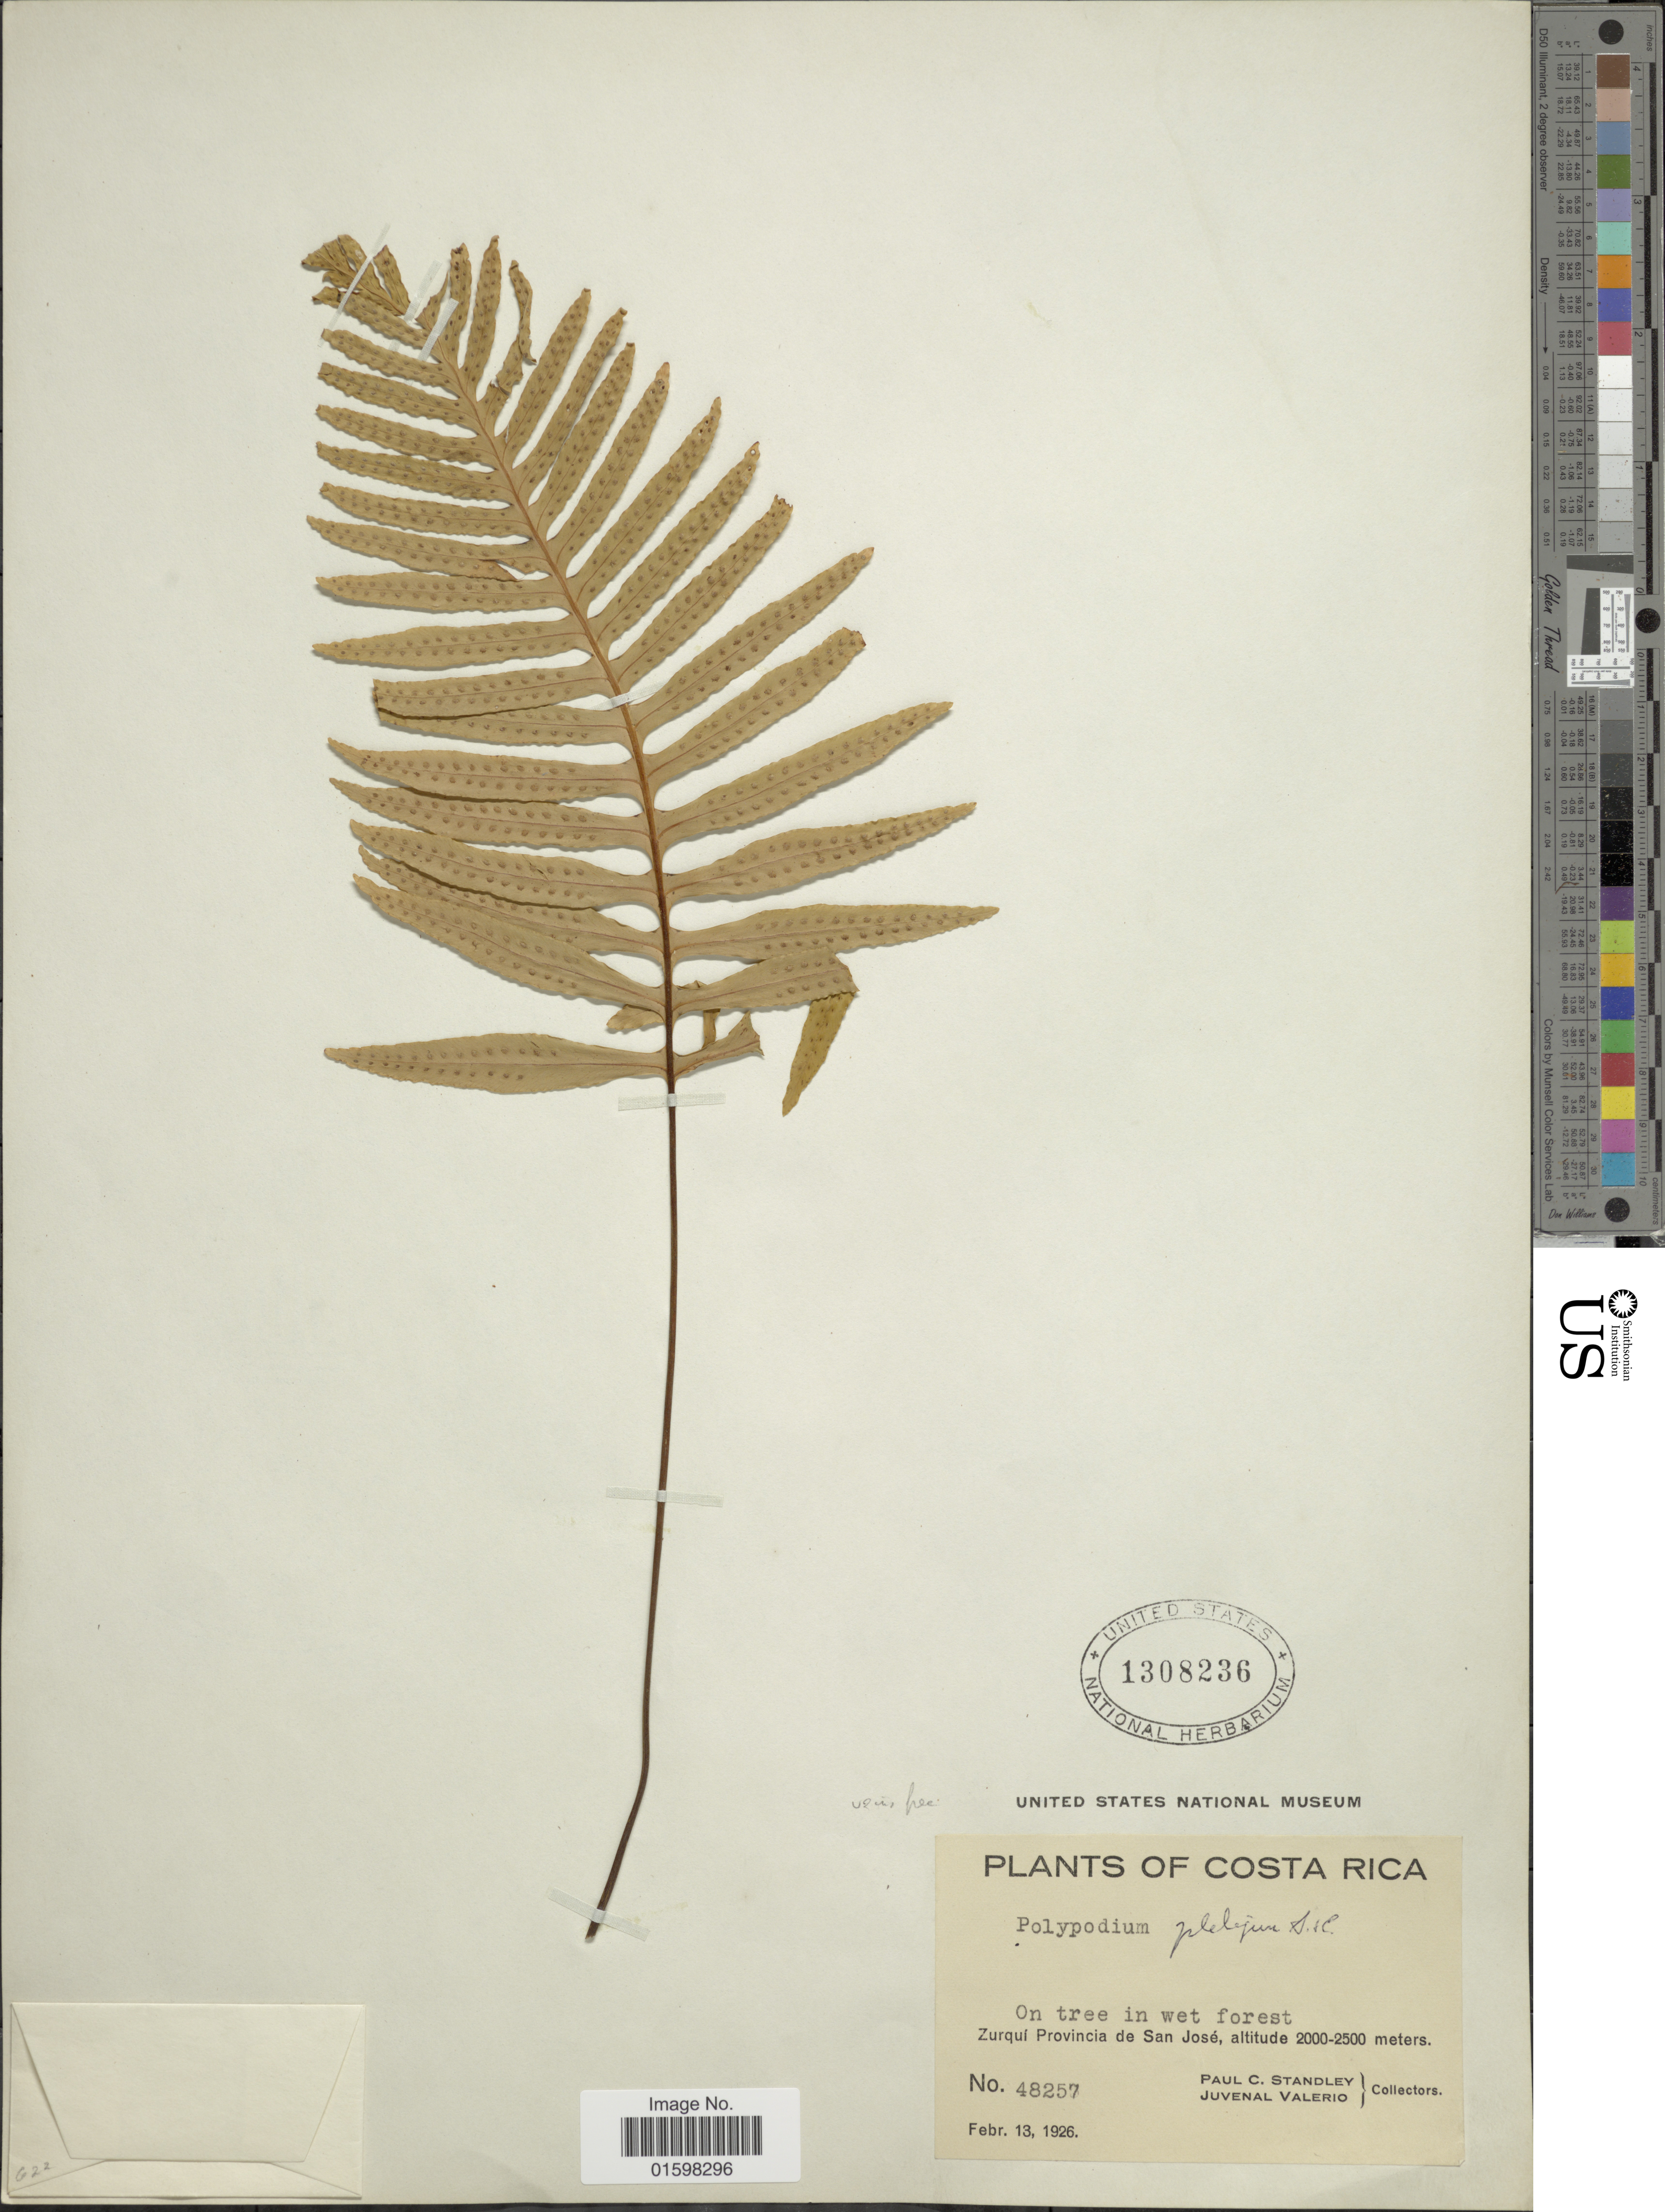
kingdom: Plantae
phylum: Tracheophyta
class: Polypodiopsida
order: Polypodiales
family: Polypodiaceae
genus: Pleopeltis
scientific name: Pleopeltis plebeia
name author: (Schltdl. ex Cham.) A.R. Sm. & Tejero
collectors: P. C. Standley & J. Valerio R.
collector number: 48257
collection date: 1926-02-13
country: Costa Rica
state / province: San José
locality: Zurqui Provincia de San Jose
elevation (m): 2000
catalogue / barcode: US 1308236